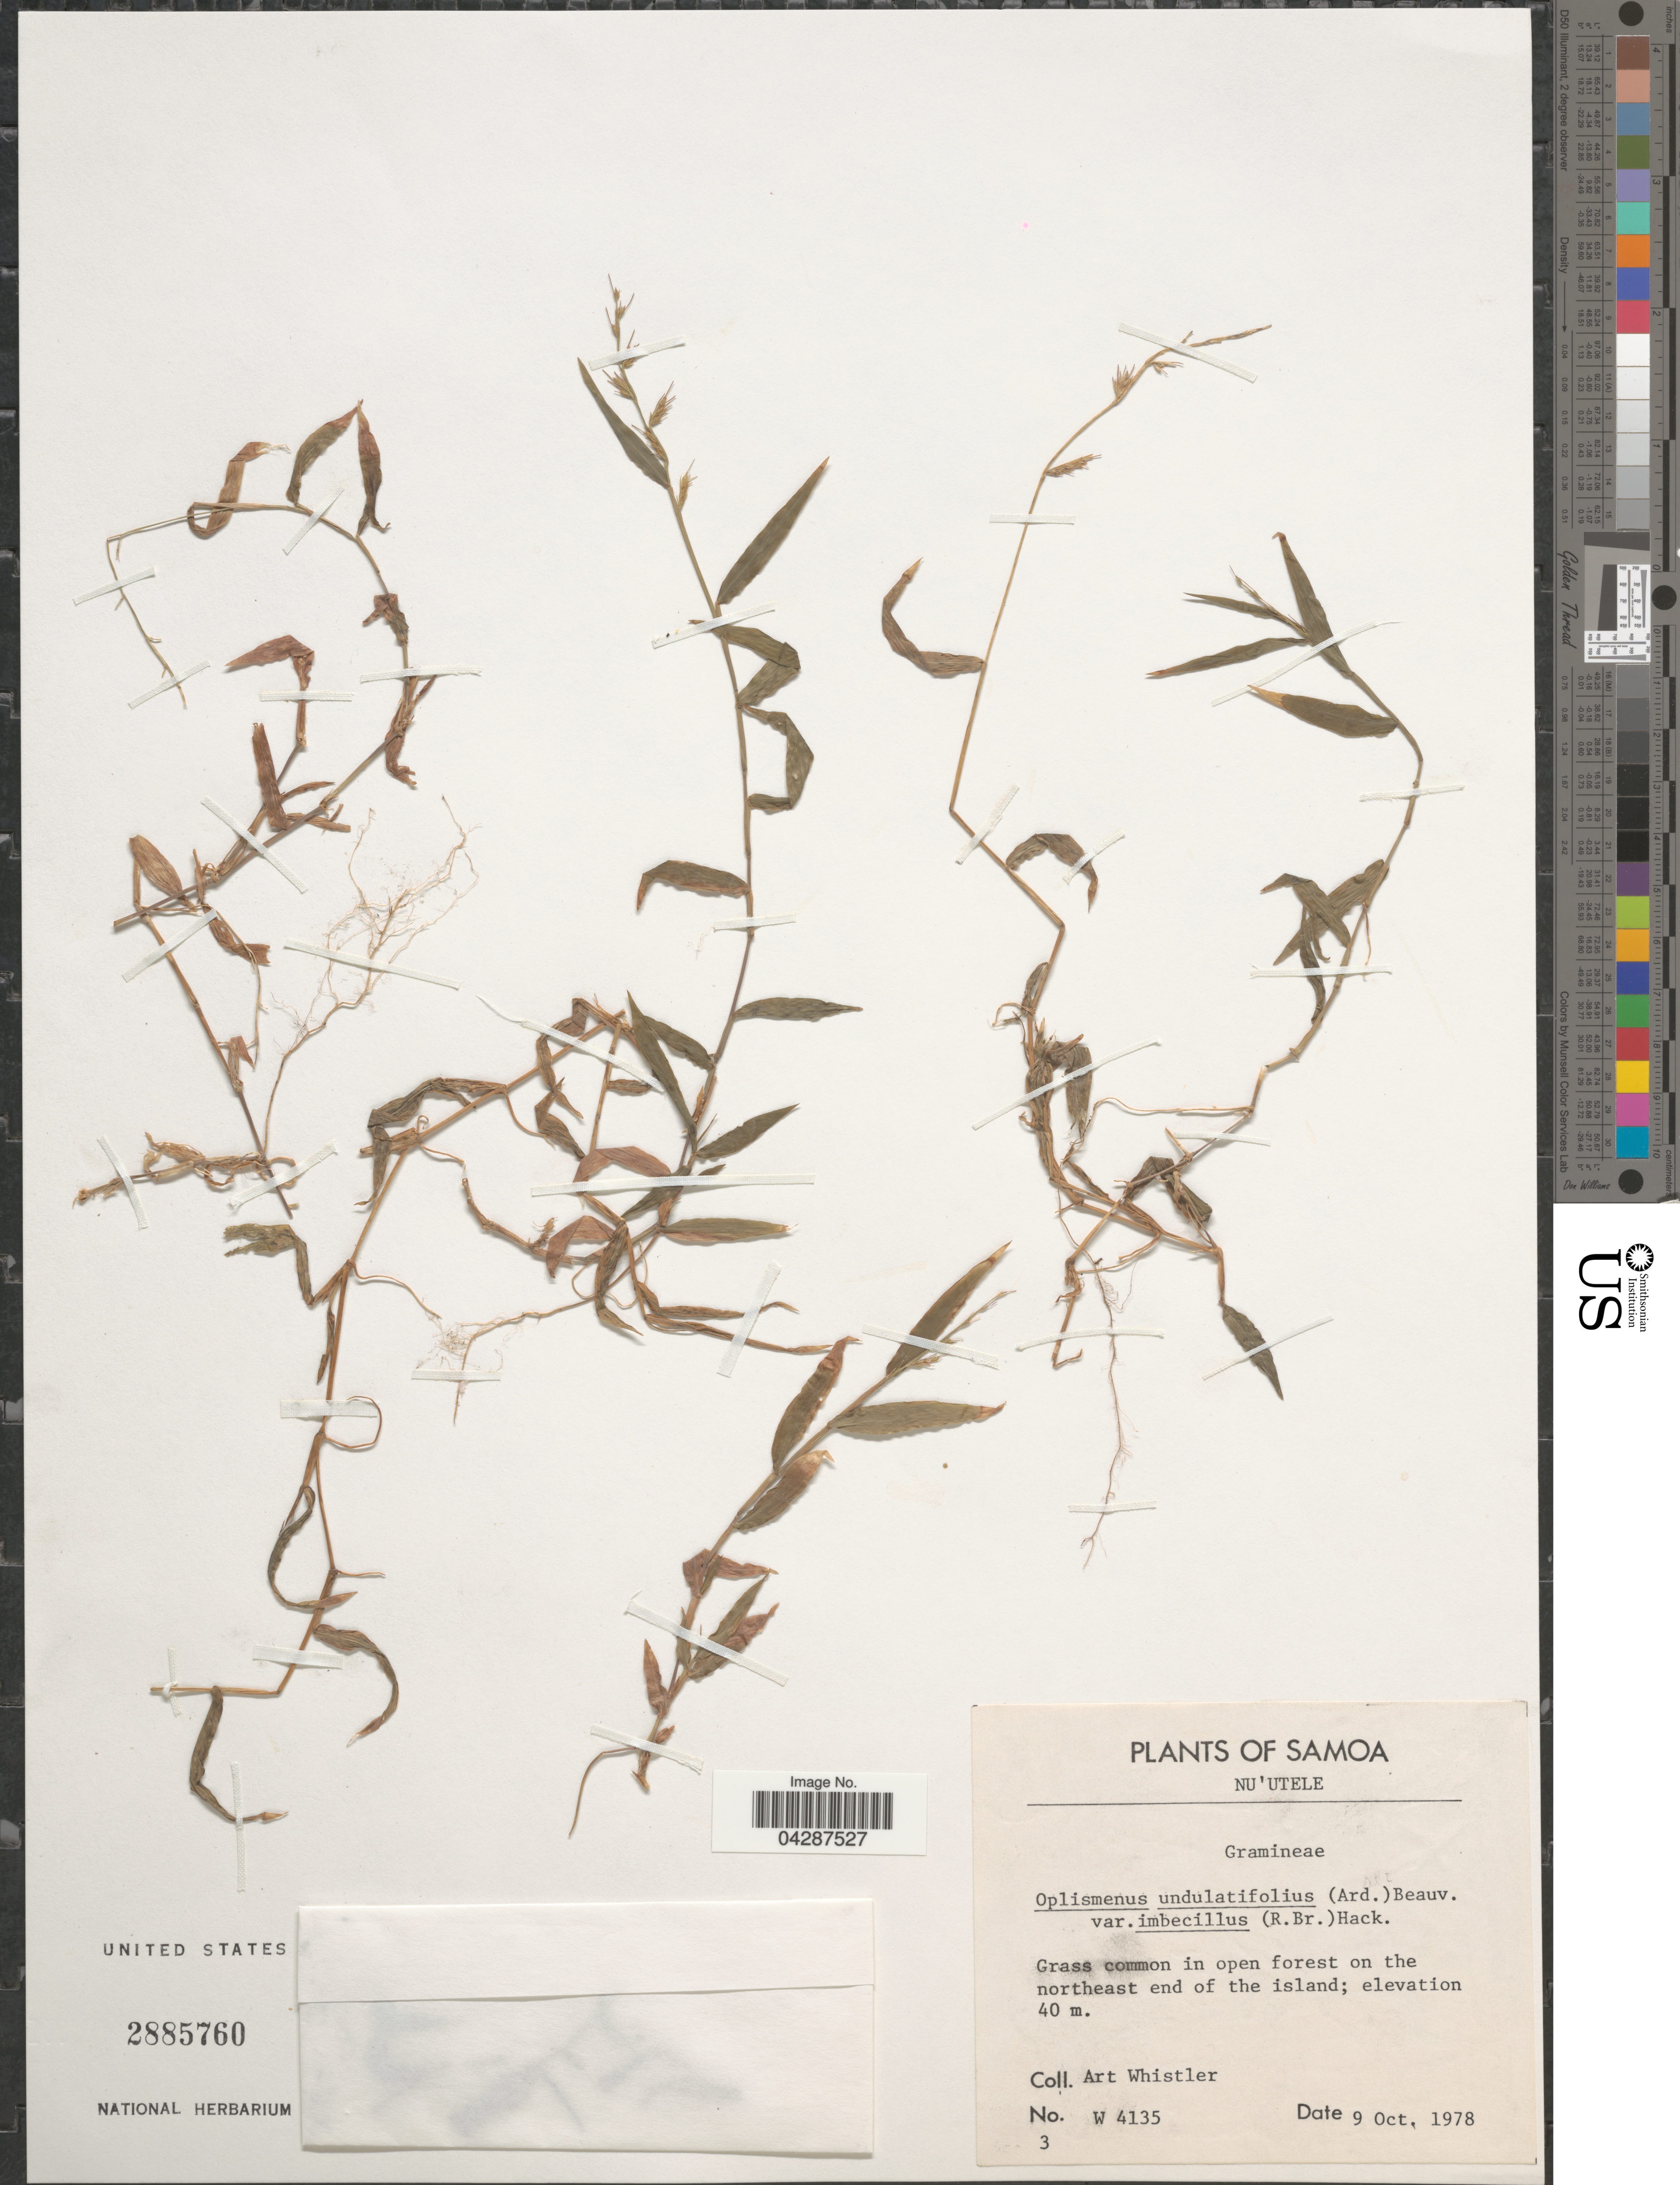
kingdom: Plantae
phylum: Tracheophyta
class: Liliopsida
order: Poales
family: Poaceae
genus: Oplismenus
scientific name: Oplismenus undulatifolius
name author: (Ard.) P. Beauv.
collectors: A. Whistler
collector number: W 4135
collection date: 1978-10-09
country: Samoa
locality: Samoa. Nu'utele. Grass common in open forest on the northeast end of the island.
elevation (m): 40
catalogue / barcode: US 2885760